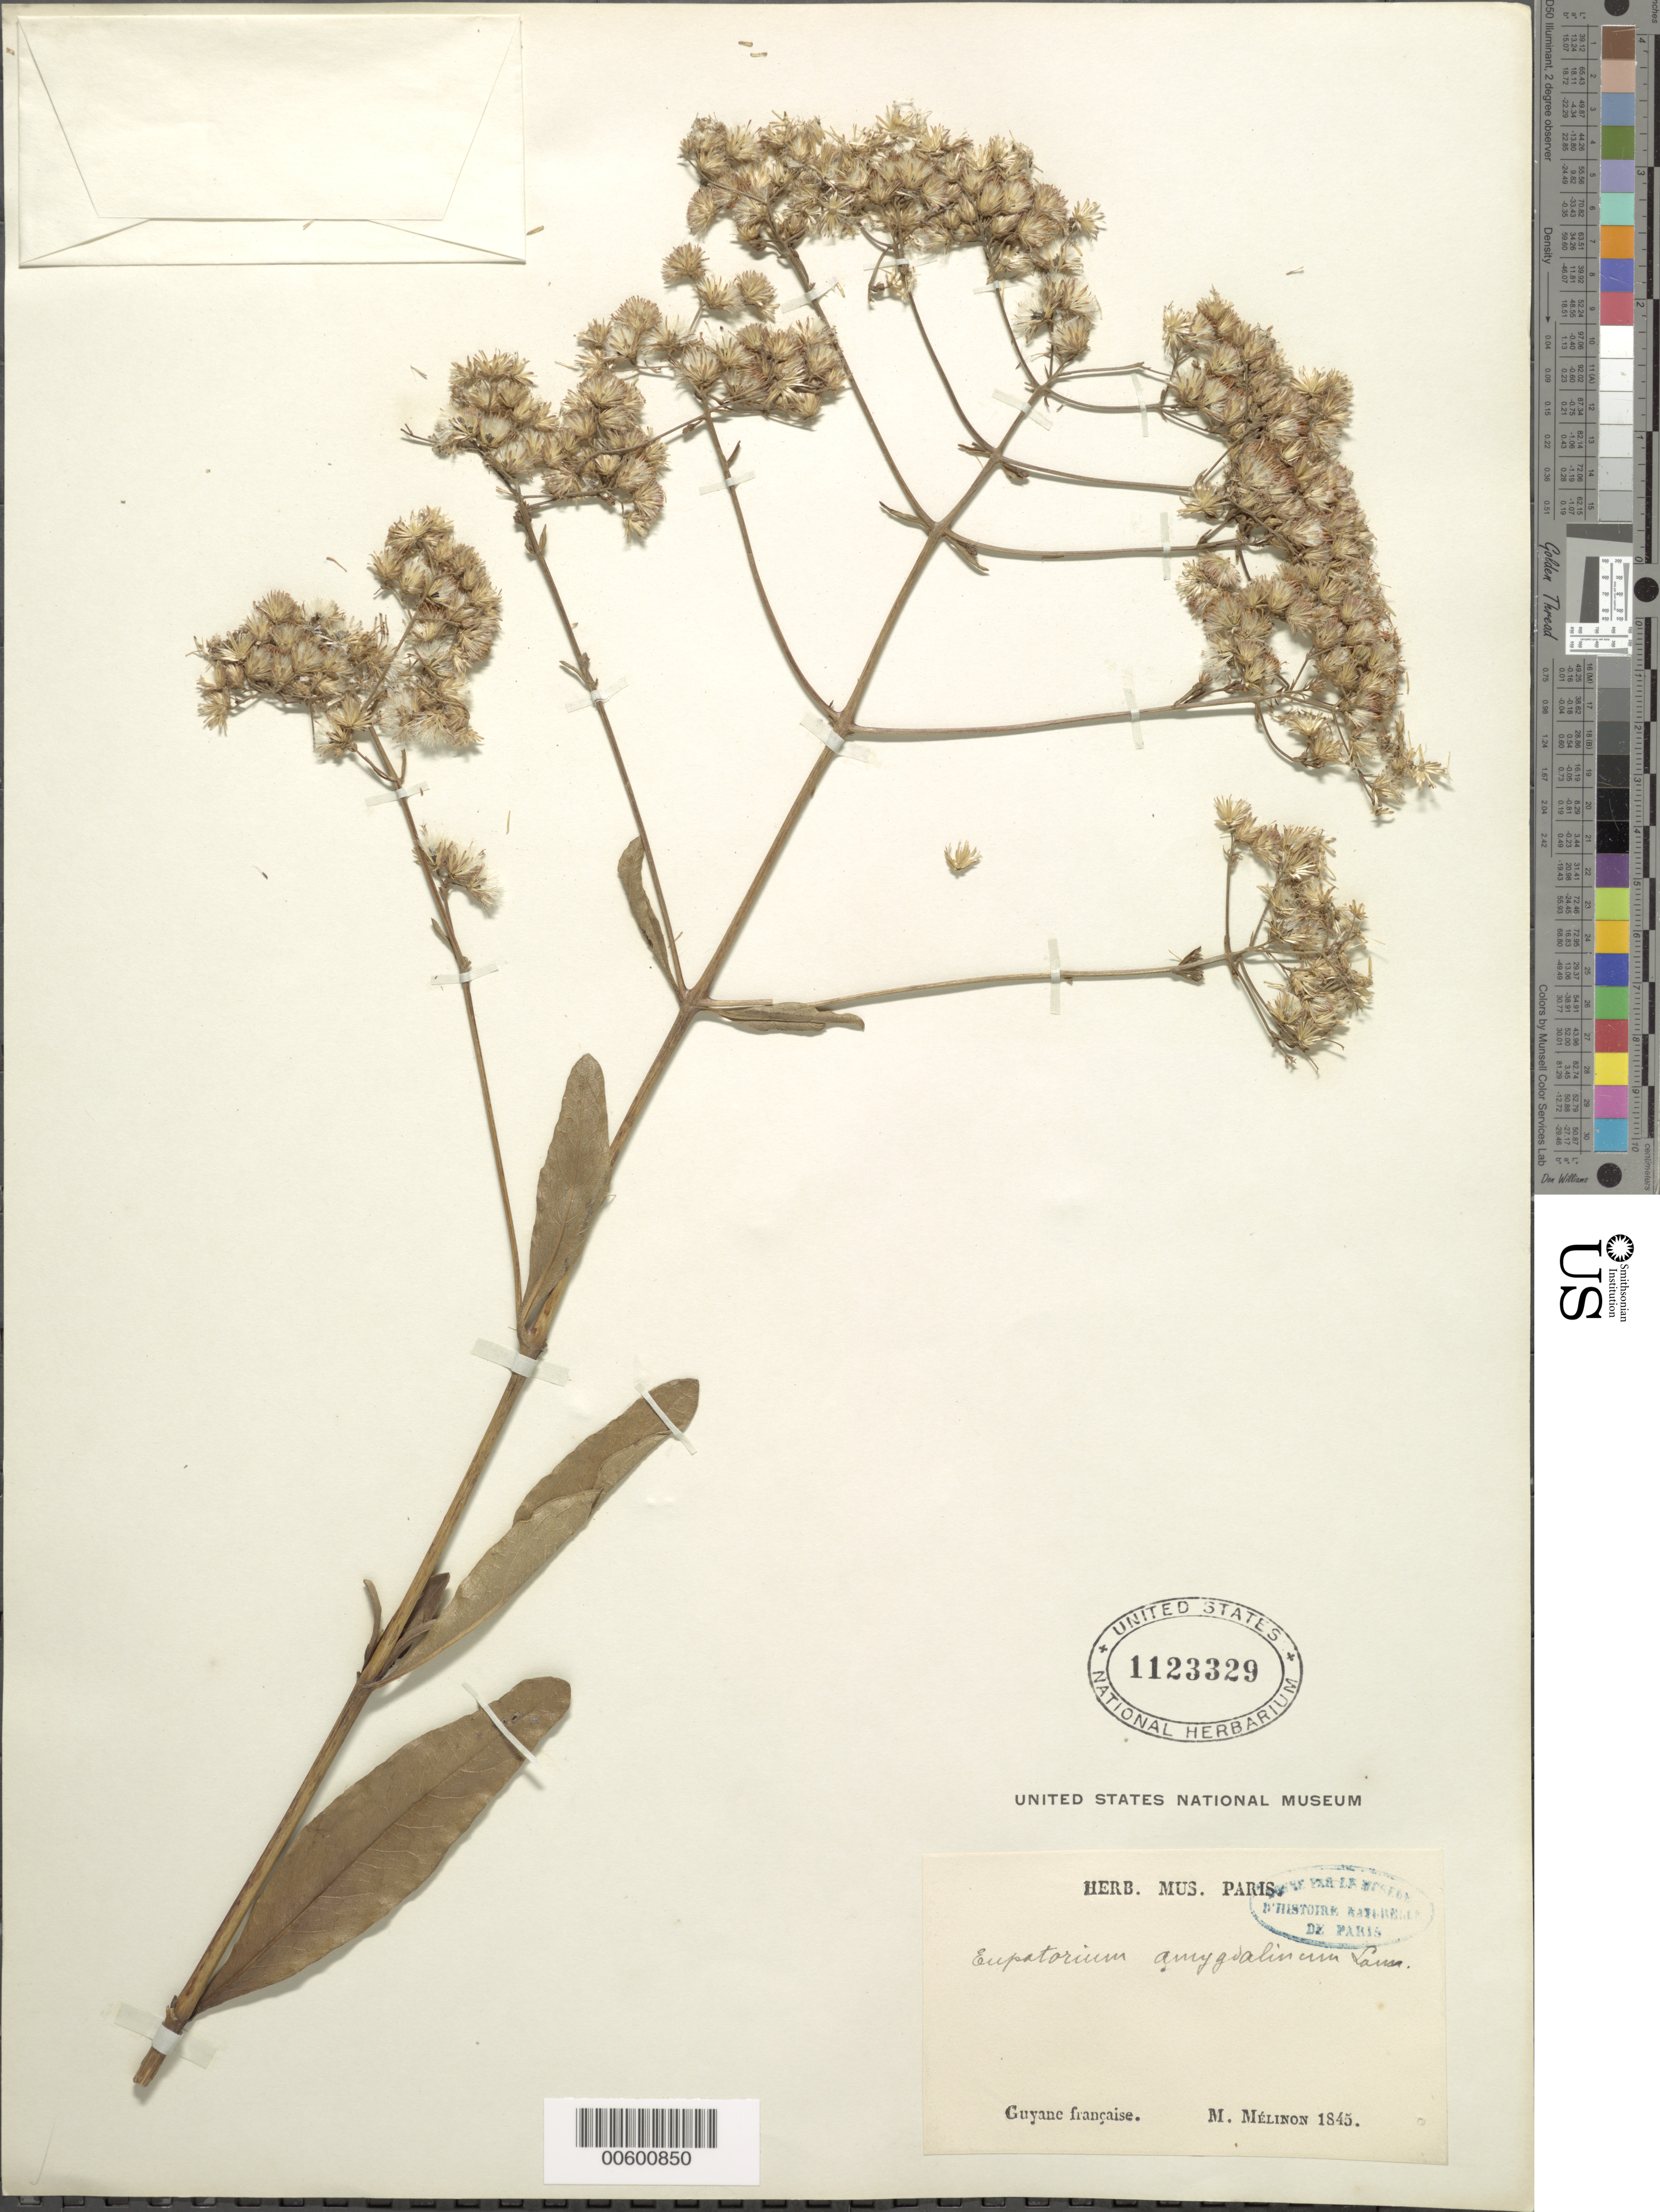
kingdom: Plantae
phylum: Tracheophyta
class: Magnoliopsida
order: Asterales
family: Asteraceae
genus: Ayapana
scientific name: Ayapana amygdalina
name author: (Lam.) R.M. King & H. Rob.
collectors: E. Mélinon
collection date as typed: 1845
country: French Guiana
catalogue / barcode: US 1123329